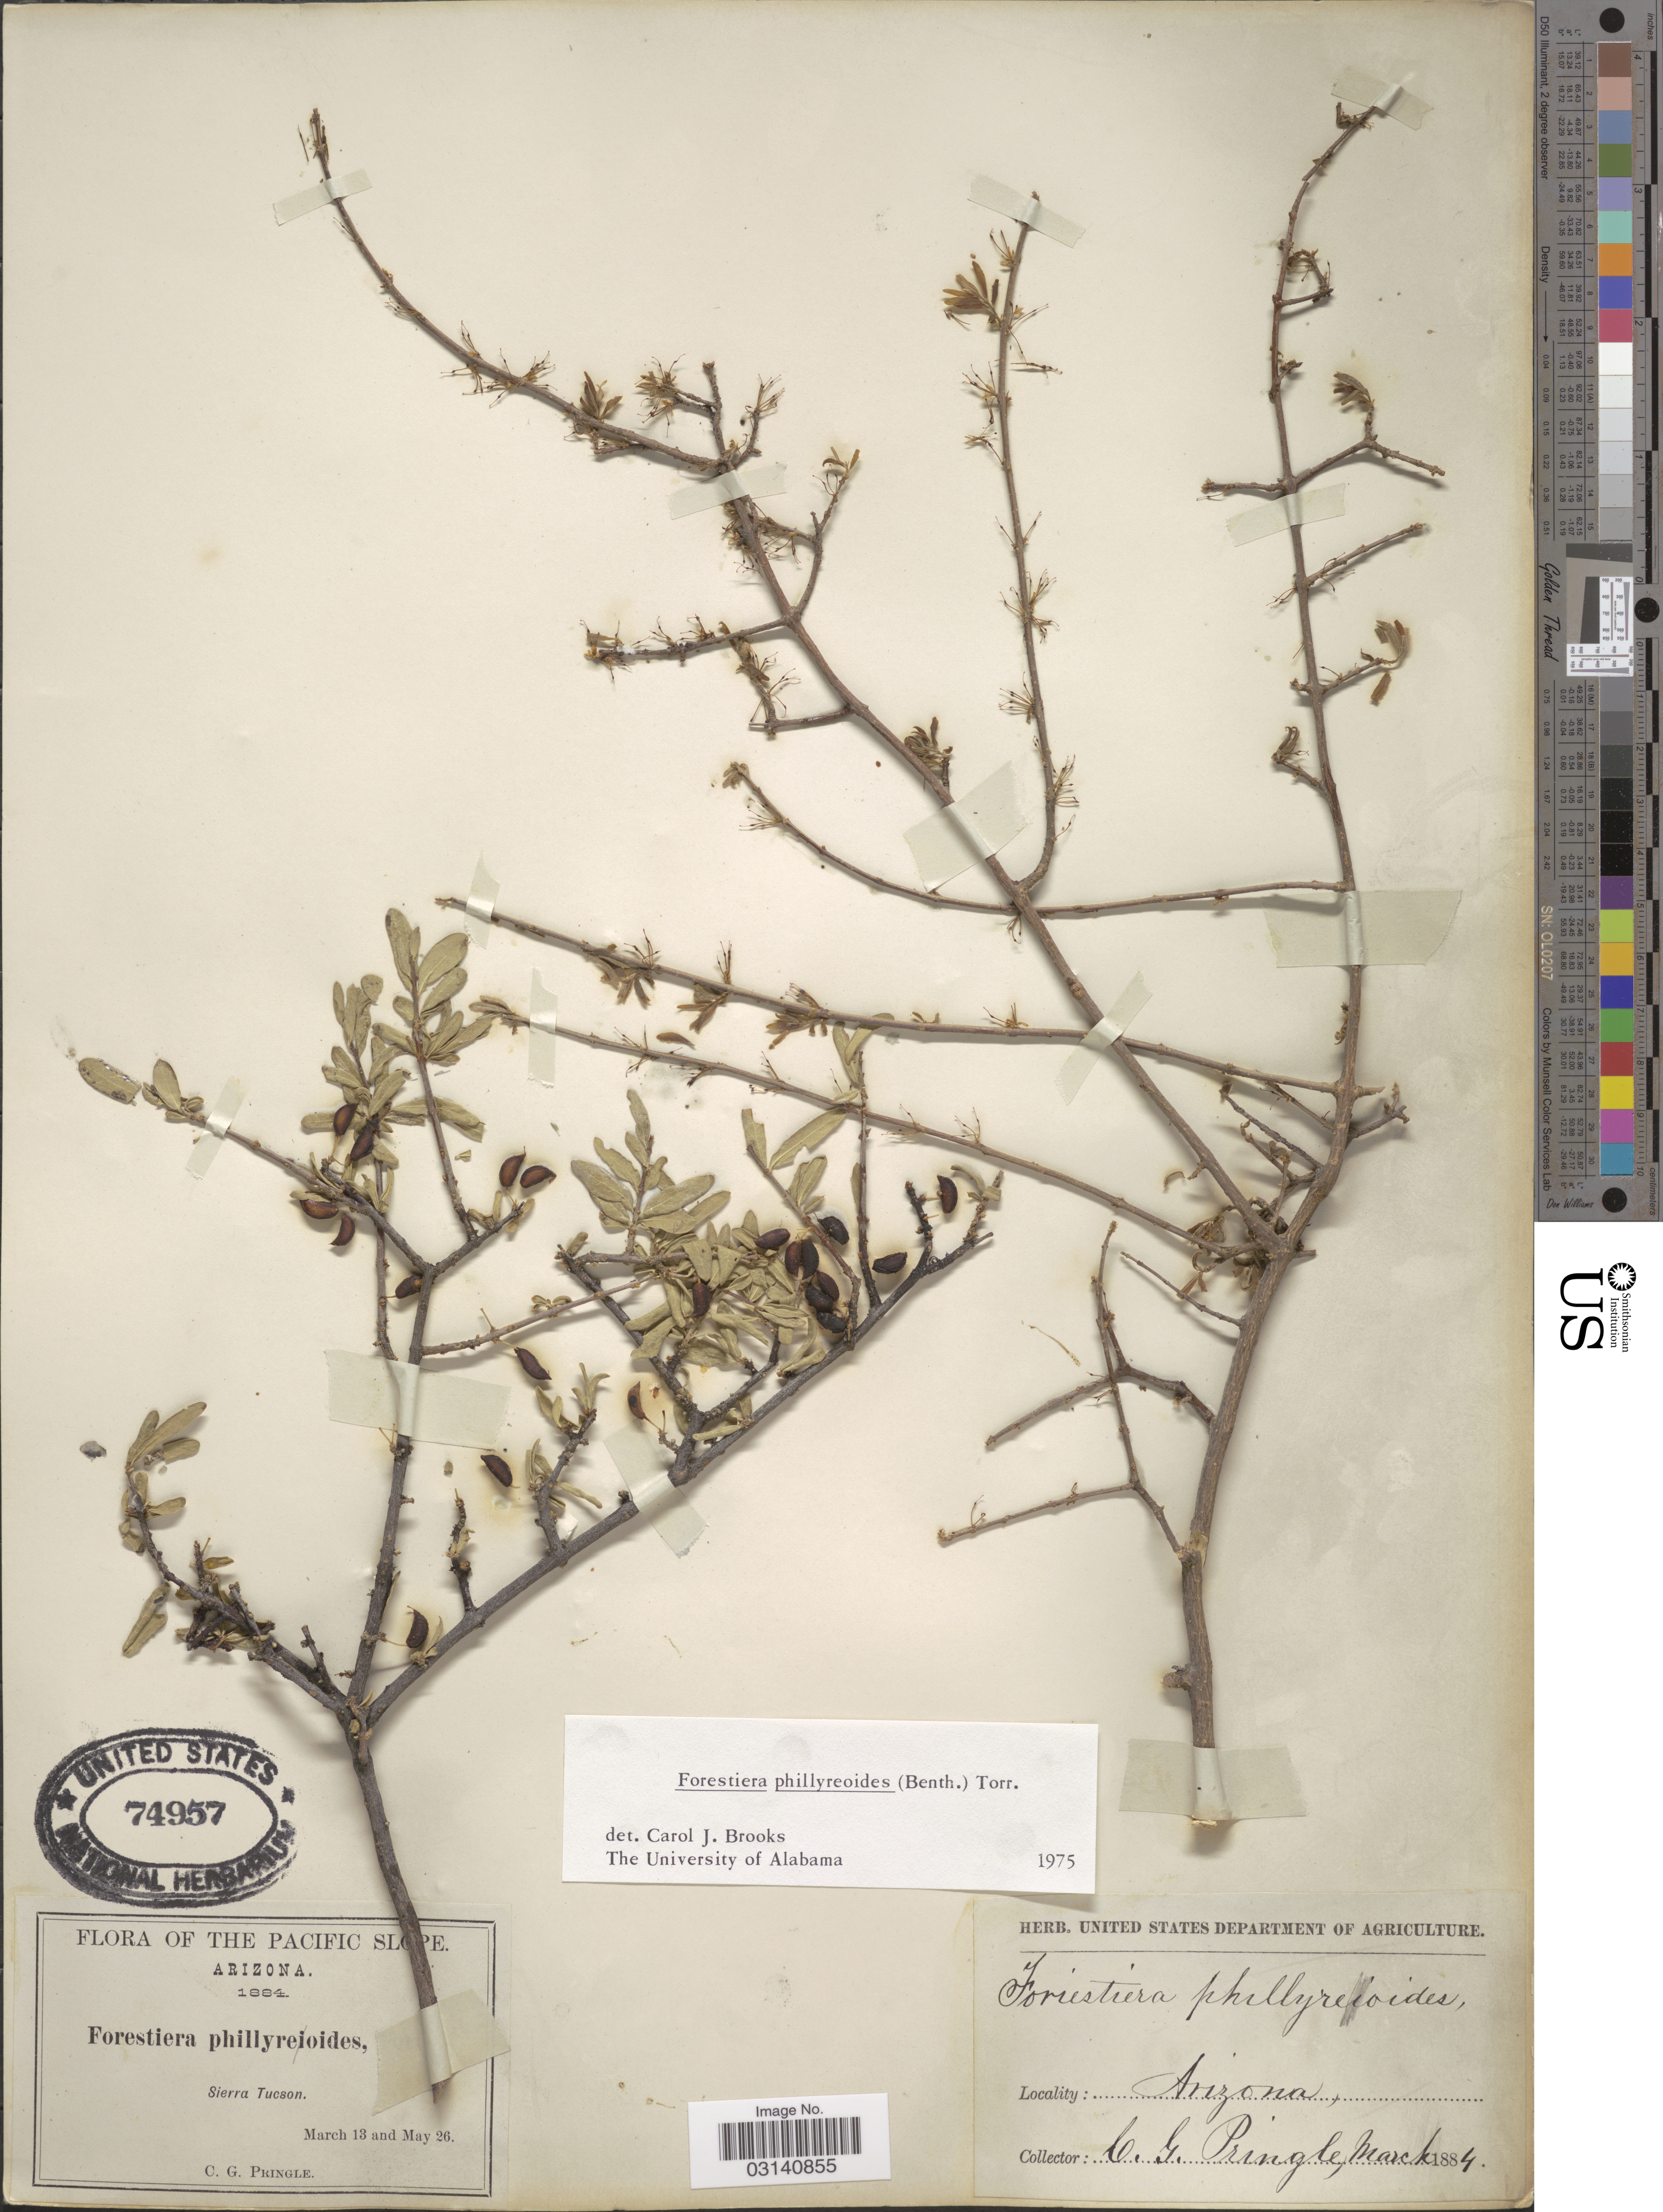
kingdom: Plantae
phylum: Tracheophyta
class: Magnoliopsida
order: Lamiales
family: Oleaceae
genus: Forestiera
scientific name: Forestiera phillyreoides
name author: (Benth.) Torr.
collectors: C. G. Pringle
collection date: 1884-03-13/1884-05-26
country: United States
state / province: Arizona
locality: The Pacific Slope. Sierra Tucson.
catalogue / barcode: US 74957